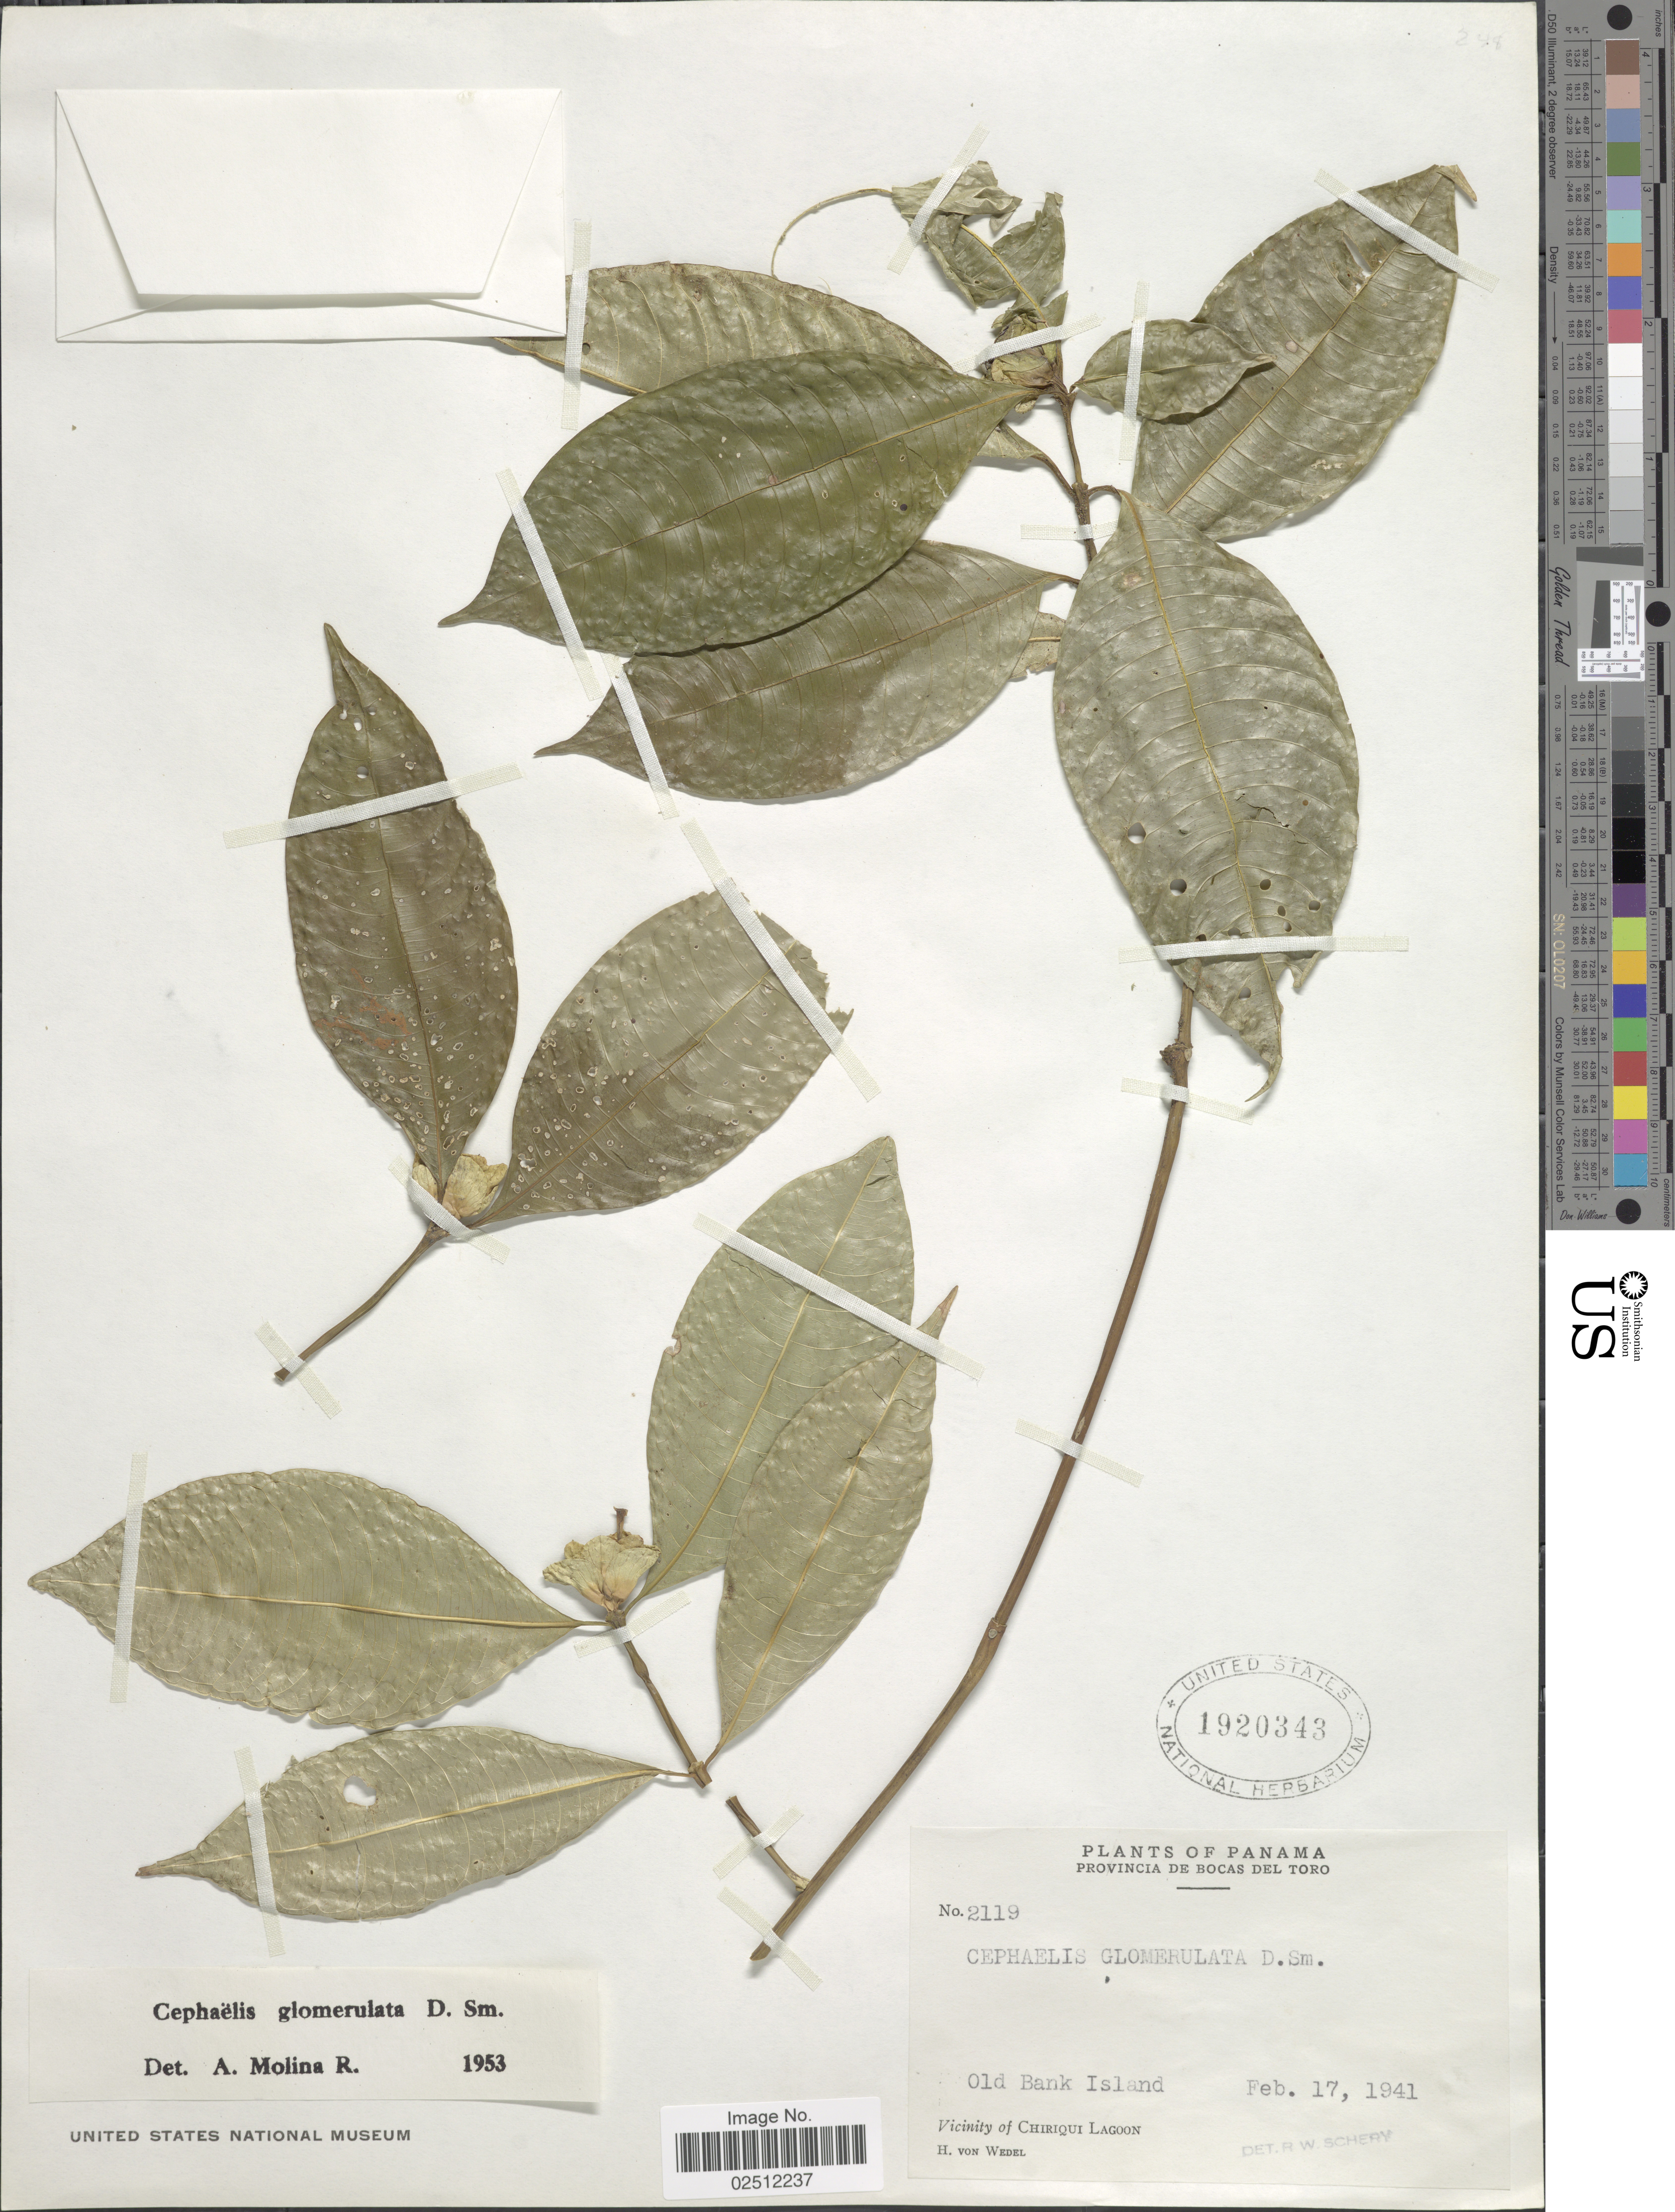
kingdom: Plantae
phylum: Tracheophyta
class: Magnoliopsida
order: Gentianales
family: Rubiaceae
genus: Psychotria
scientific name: Psychotria glomerulata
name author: (Donn. Sm.) Steyerm.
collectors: H. von Wedel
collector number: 2119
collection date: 1941-02-17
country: Panama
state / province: Bocas del Toro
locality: Old Bank Island, Vicinity of Chiriqui Lagoon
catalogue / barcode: US 1920343